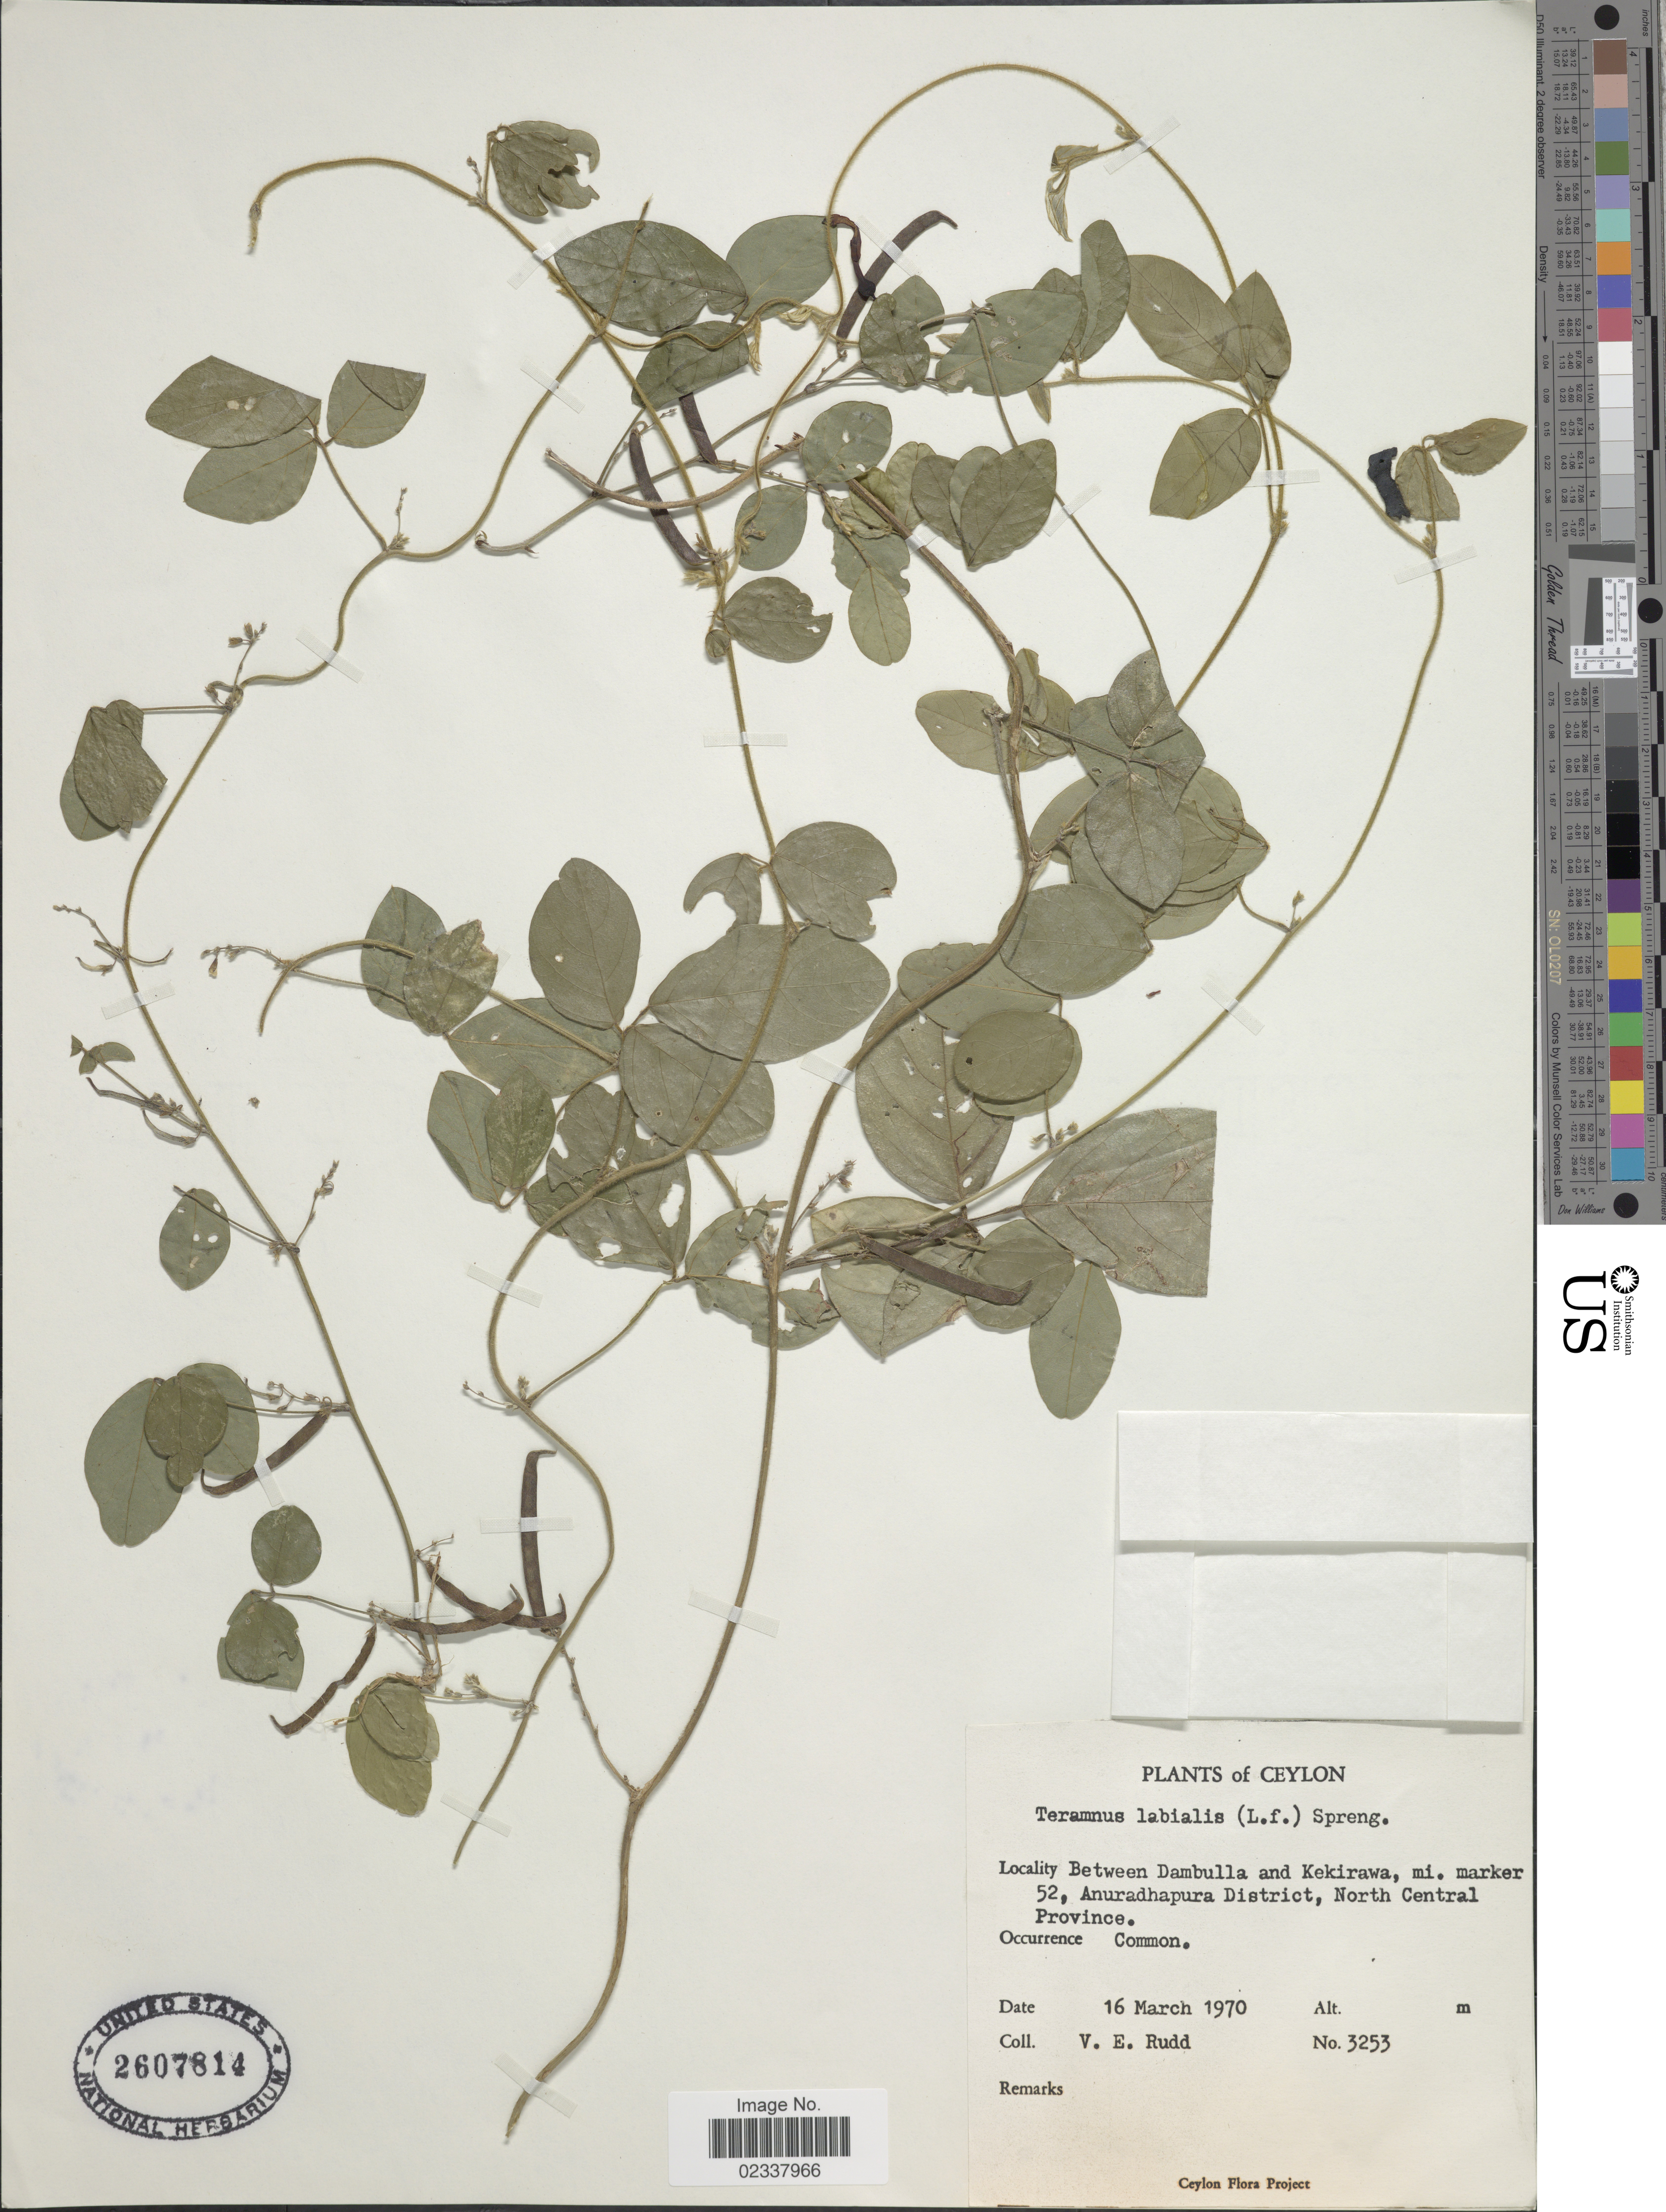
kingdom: Plantae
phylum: Tracheophyta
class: Magnoliopsida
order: Fabales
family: Fabaceae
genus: Teramnus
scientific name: Teramnus labialis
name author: (L. f.) Spreng.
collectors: V. E. Rudd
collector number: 3253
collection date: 1970-03-16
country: Sri Lanka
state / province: North Central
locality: Ceylon, Between Dambulla and Kekirawa, mi marker 52, Anuradhapura District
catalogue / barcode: US 2607814